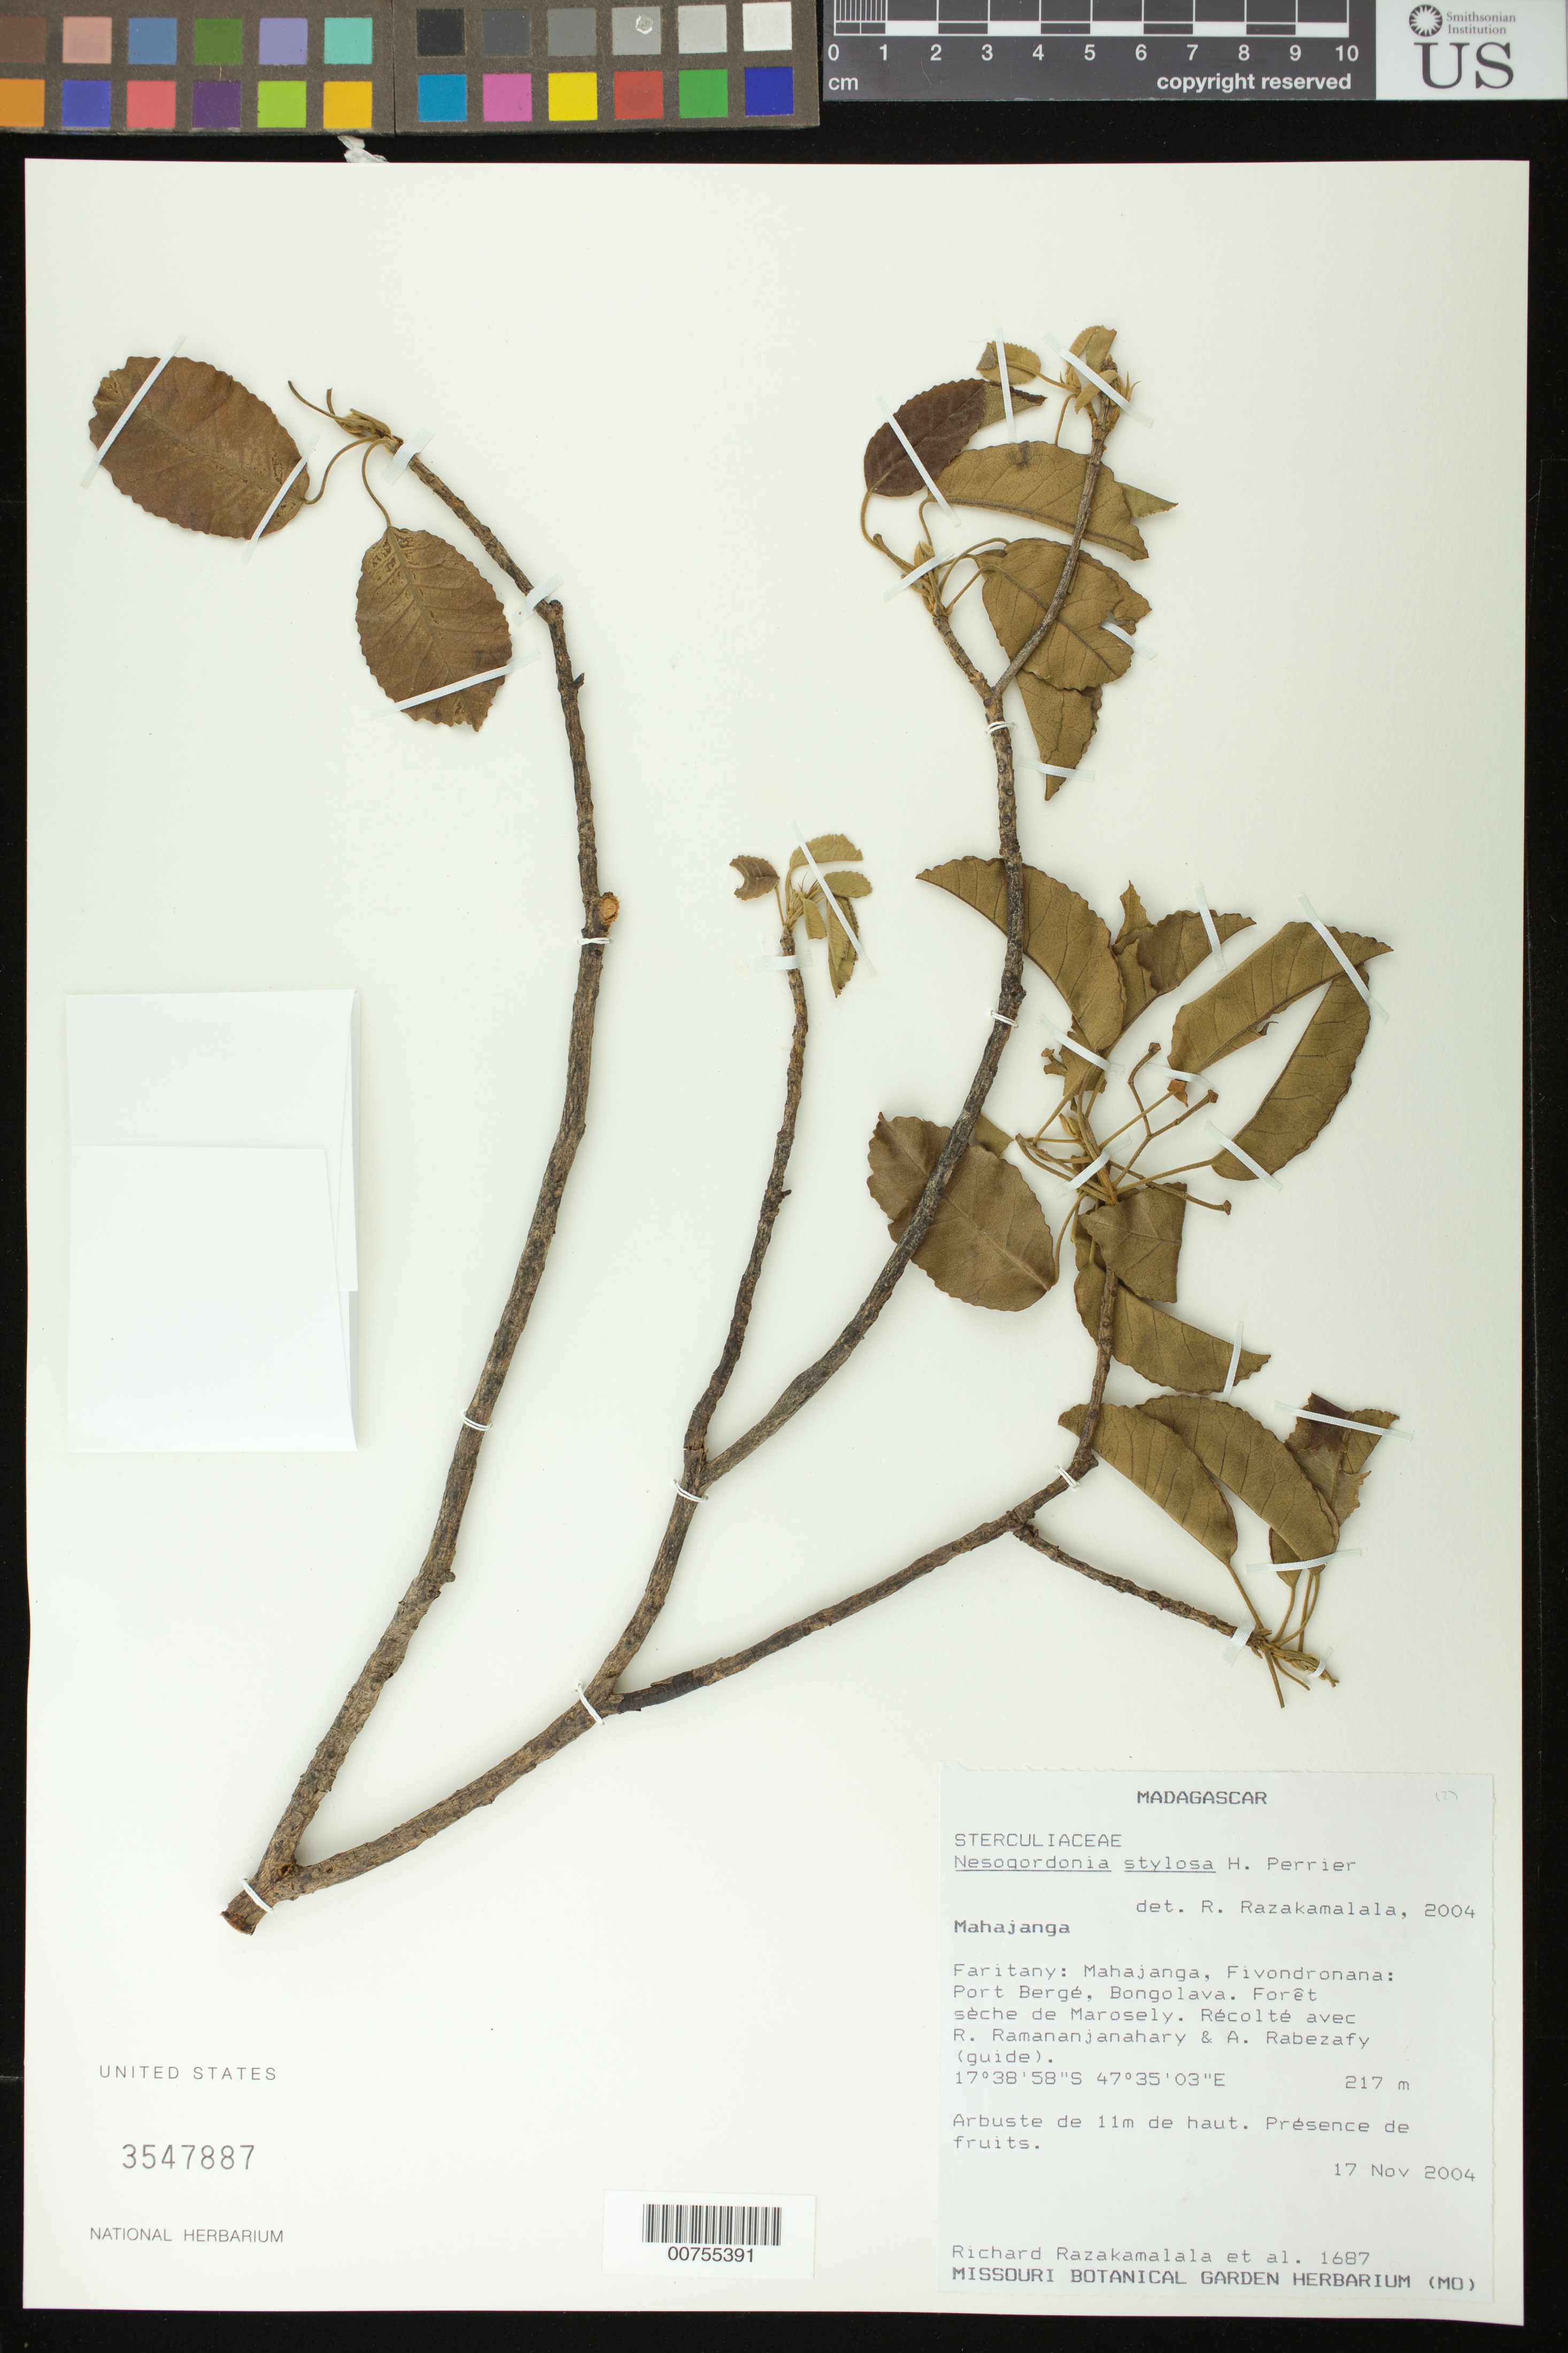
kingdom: Plantae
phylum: Tracheophyta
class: Magnoliopsida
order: Malvales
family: Malvaceae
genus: Nesogordonia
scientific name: Nesogordonia stylosa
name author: H. Perrier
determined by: Razakamalala, R.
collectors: R. Razakamalala & et al.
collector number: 1687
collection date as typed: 17 Nov 2004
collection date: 2004-11-17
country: Madagascar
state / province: Betsiboka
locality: Faritany: Mahajanga, Fivondronana: Port Bergé, Bongolava.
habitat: Forêt sèche de Marosely.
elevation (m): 217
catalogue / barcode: US 3547887